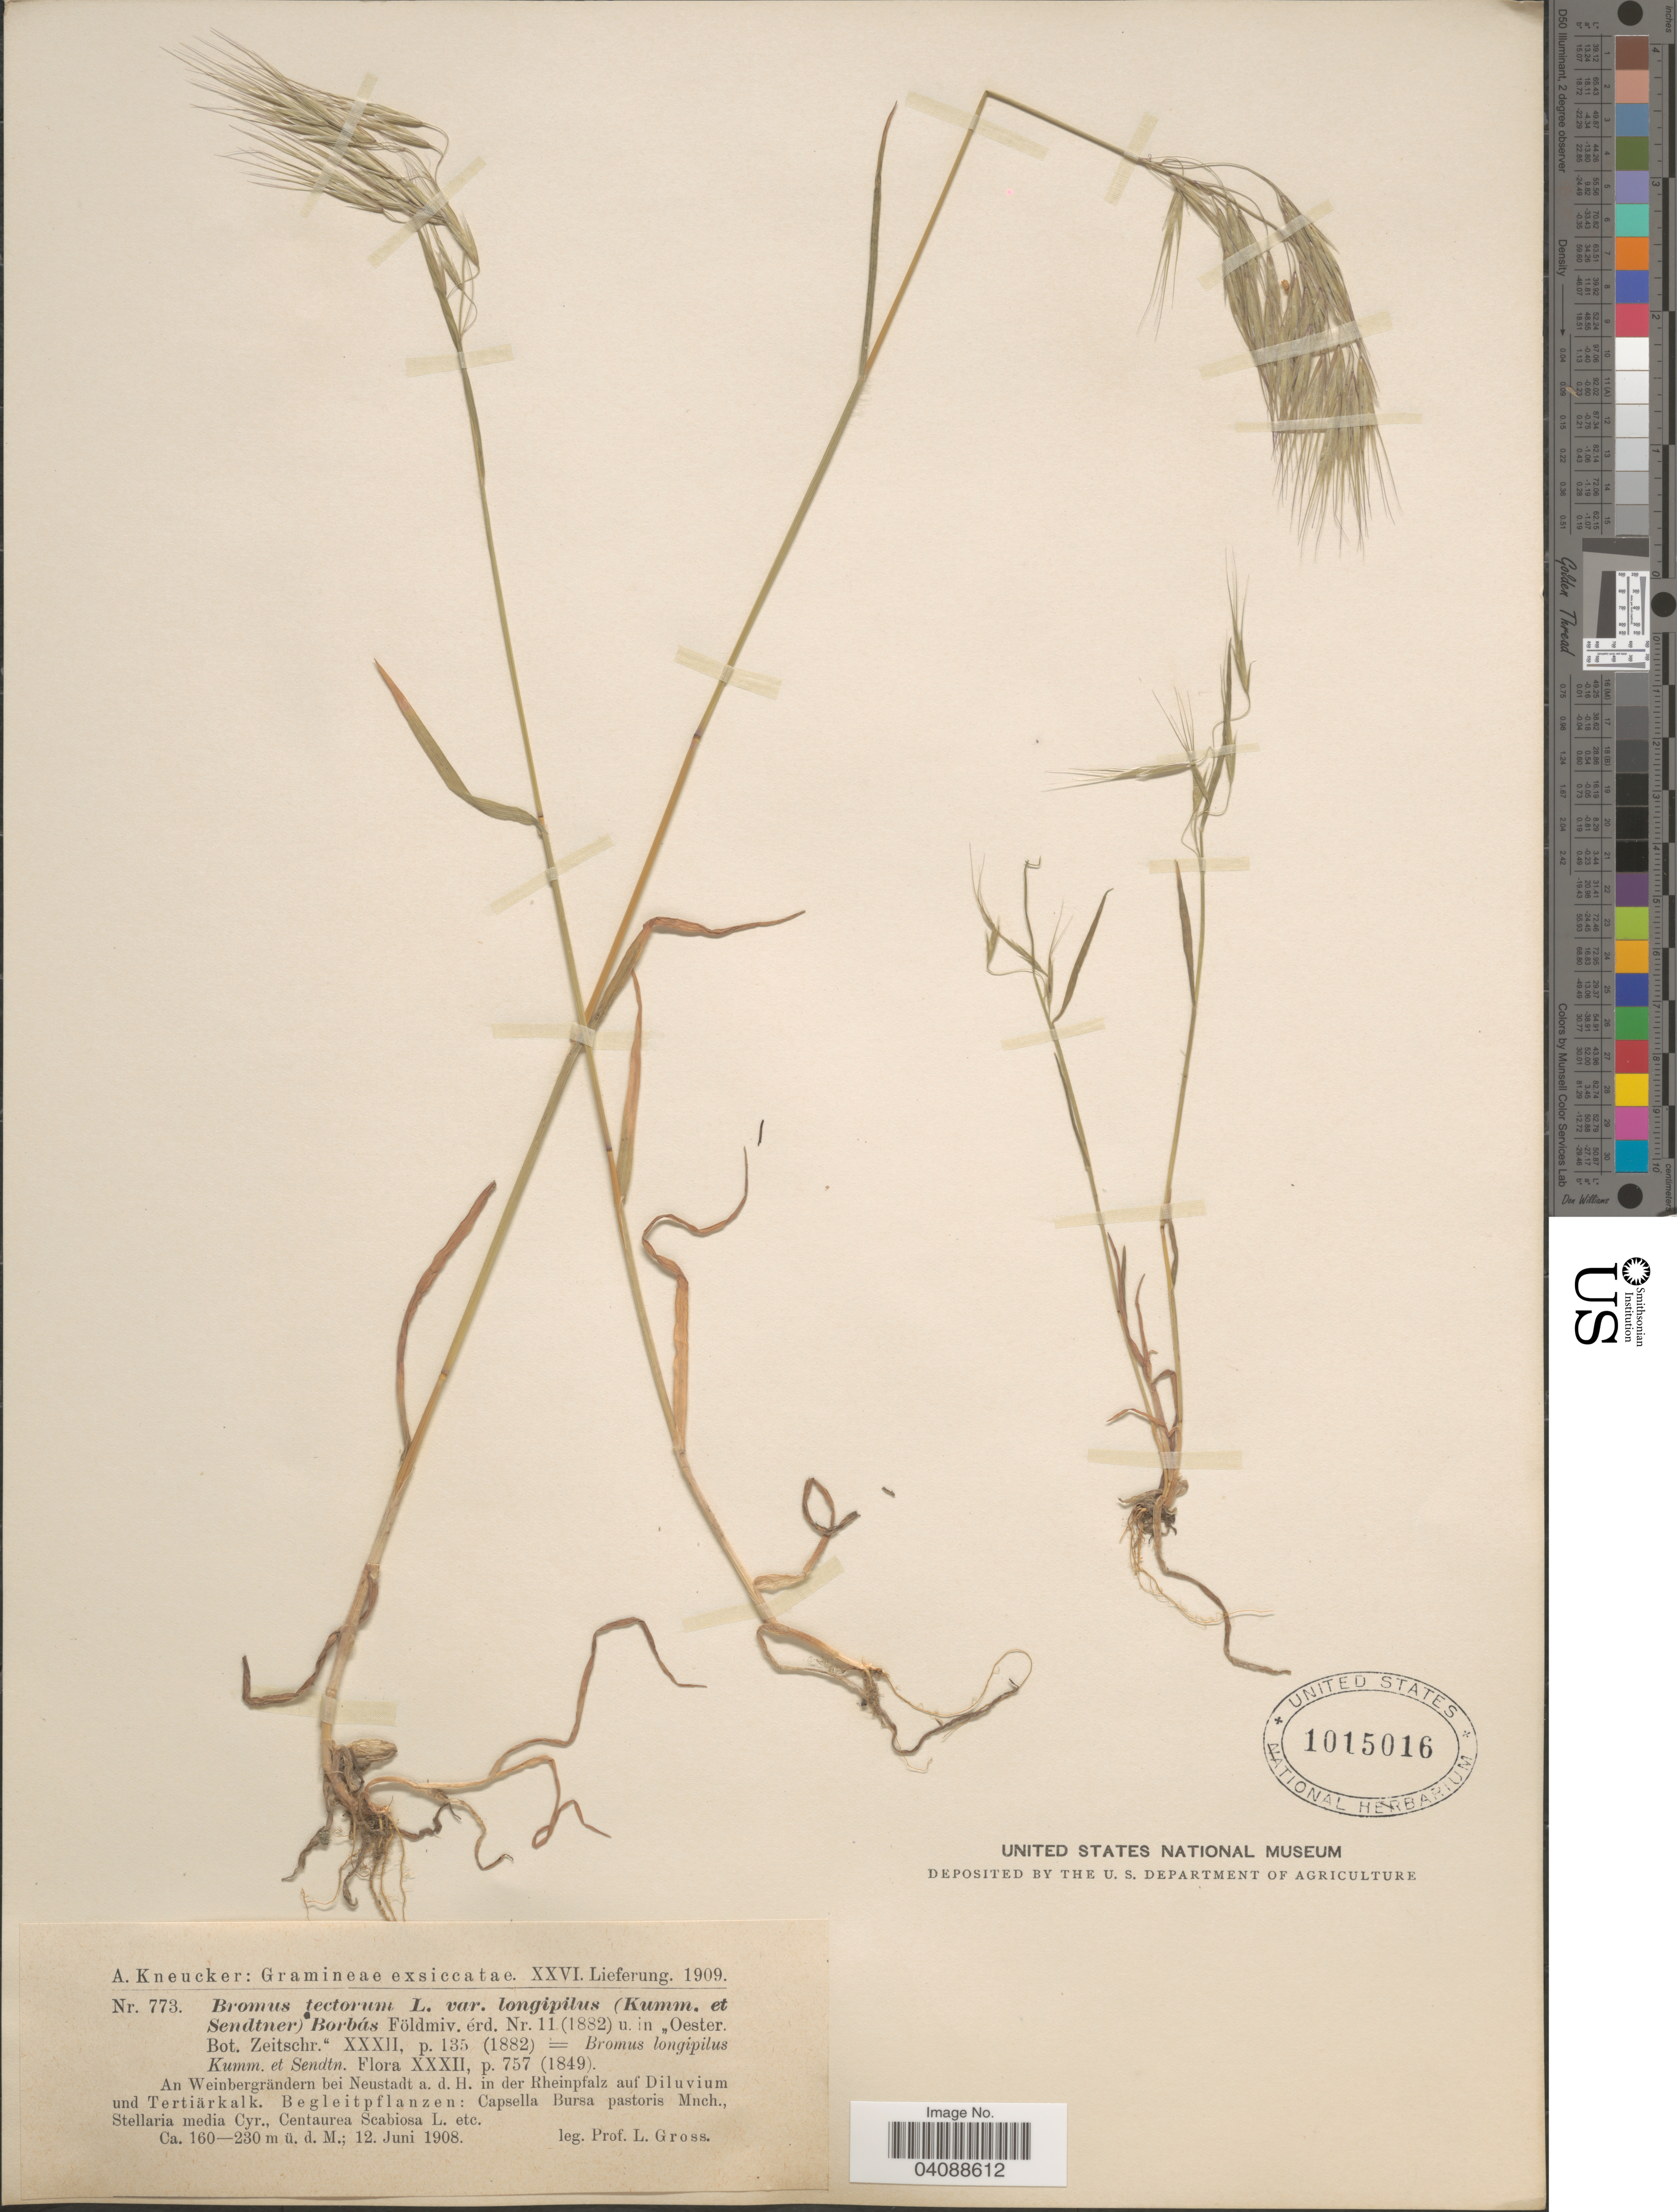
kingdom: Plantae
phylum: Tracheophyta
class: Liliopsida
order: Poales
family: Poaceae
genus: Bromus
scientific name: Bromus tectorum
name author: L.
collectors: L. Gross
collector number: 773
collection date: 1908-06-12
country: Germany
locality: An Weinbergrändern bei Neustadt a. d. H. in der Rheinpfalz auf Diluvium und Tertiärkalk.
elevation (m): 160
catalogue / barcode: US 1015016